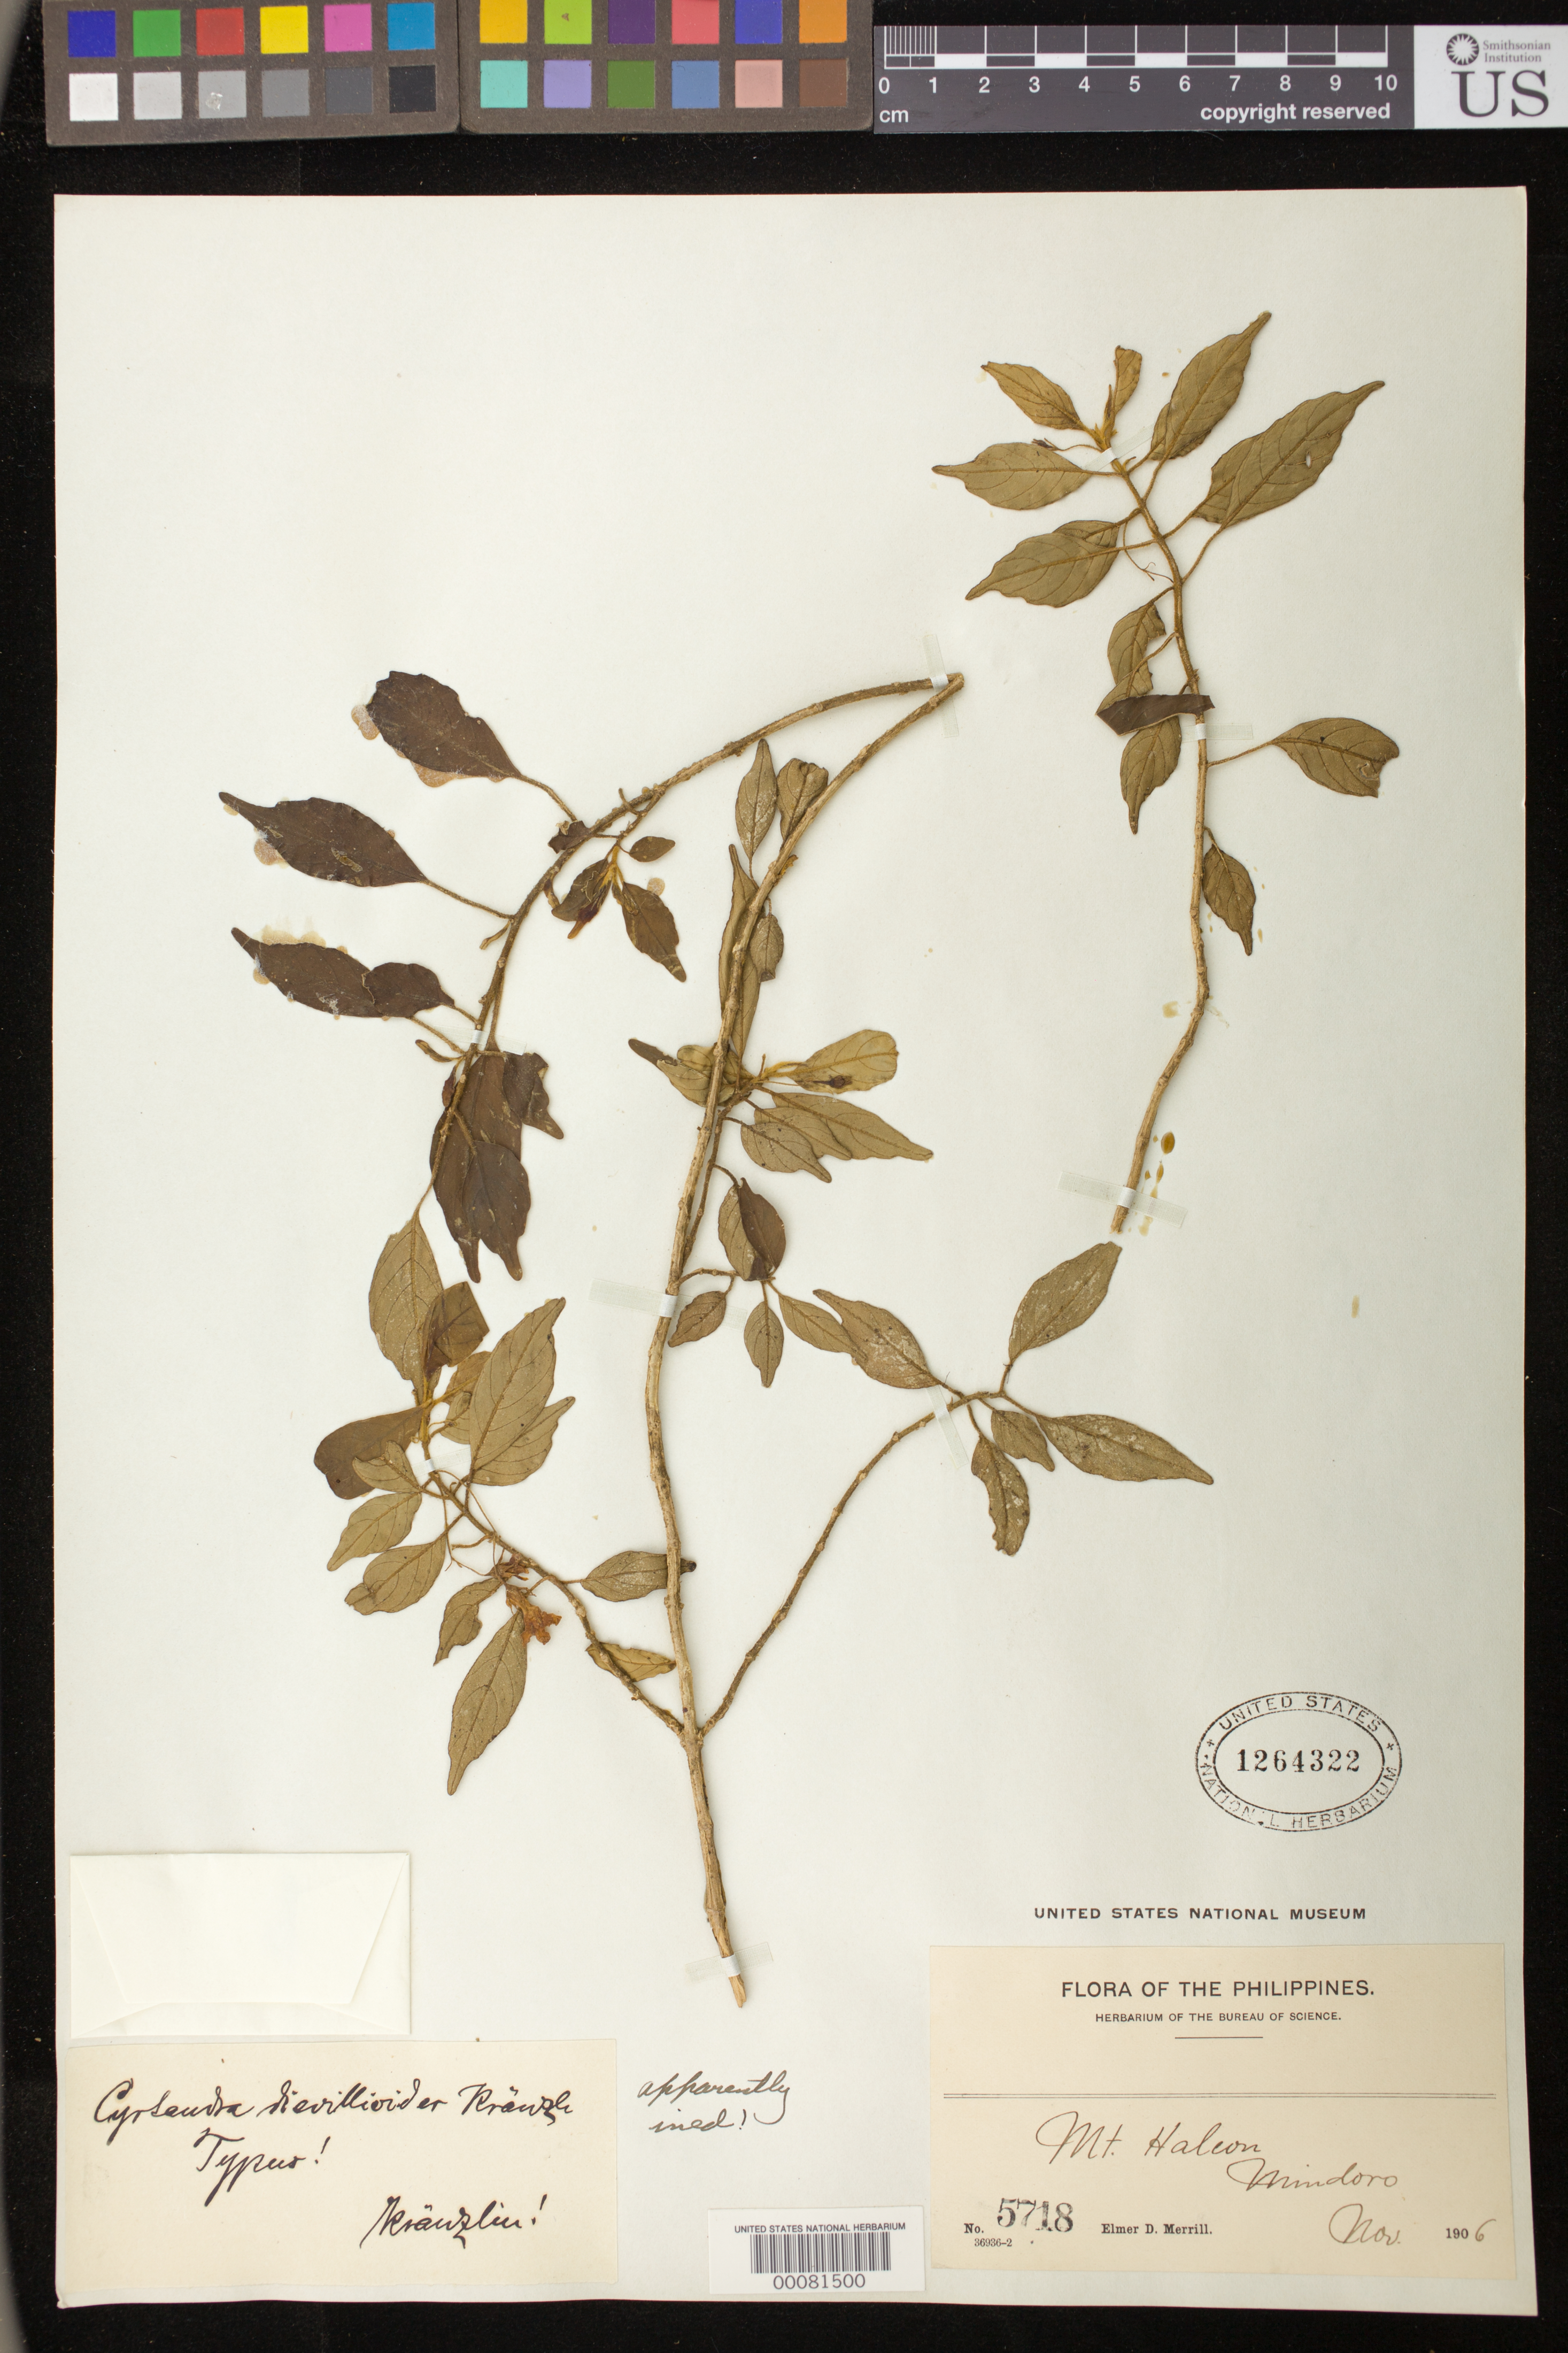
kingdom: Plantae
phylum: Tracheophyta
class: Magnoliopsida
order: Lamiales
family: Gesneriaceae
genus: Cyrtandra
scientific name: Cyrtandra sp.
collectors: E. D. Merrill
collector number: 5718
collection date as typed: Nov 1906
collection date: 1906-11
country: Philippines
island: Mindoro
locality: Mindoro oriental, Mt Halcon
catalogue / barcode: US 1264322